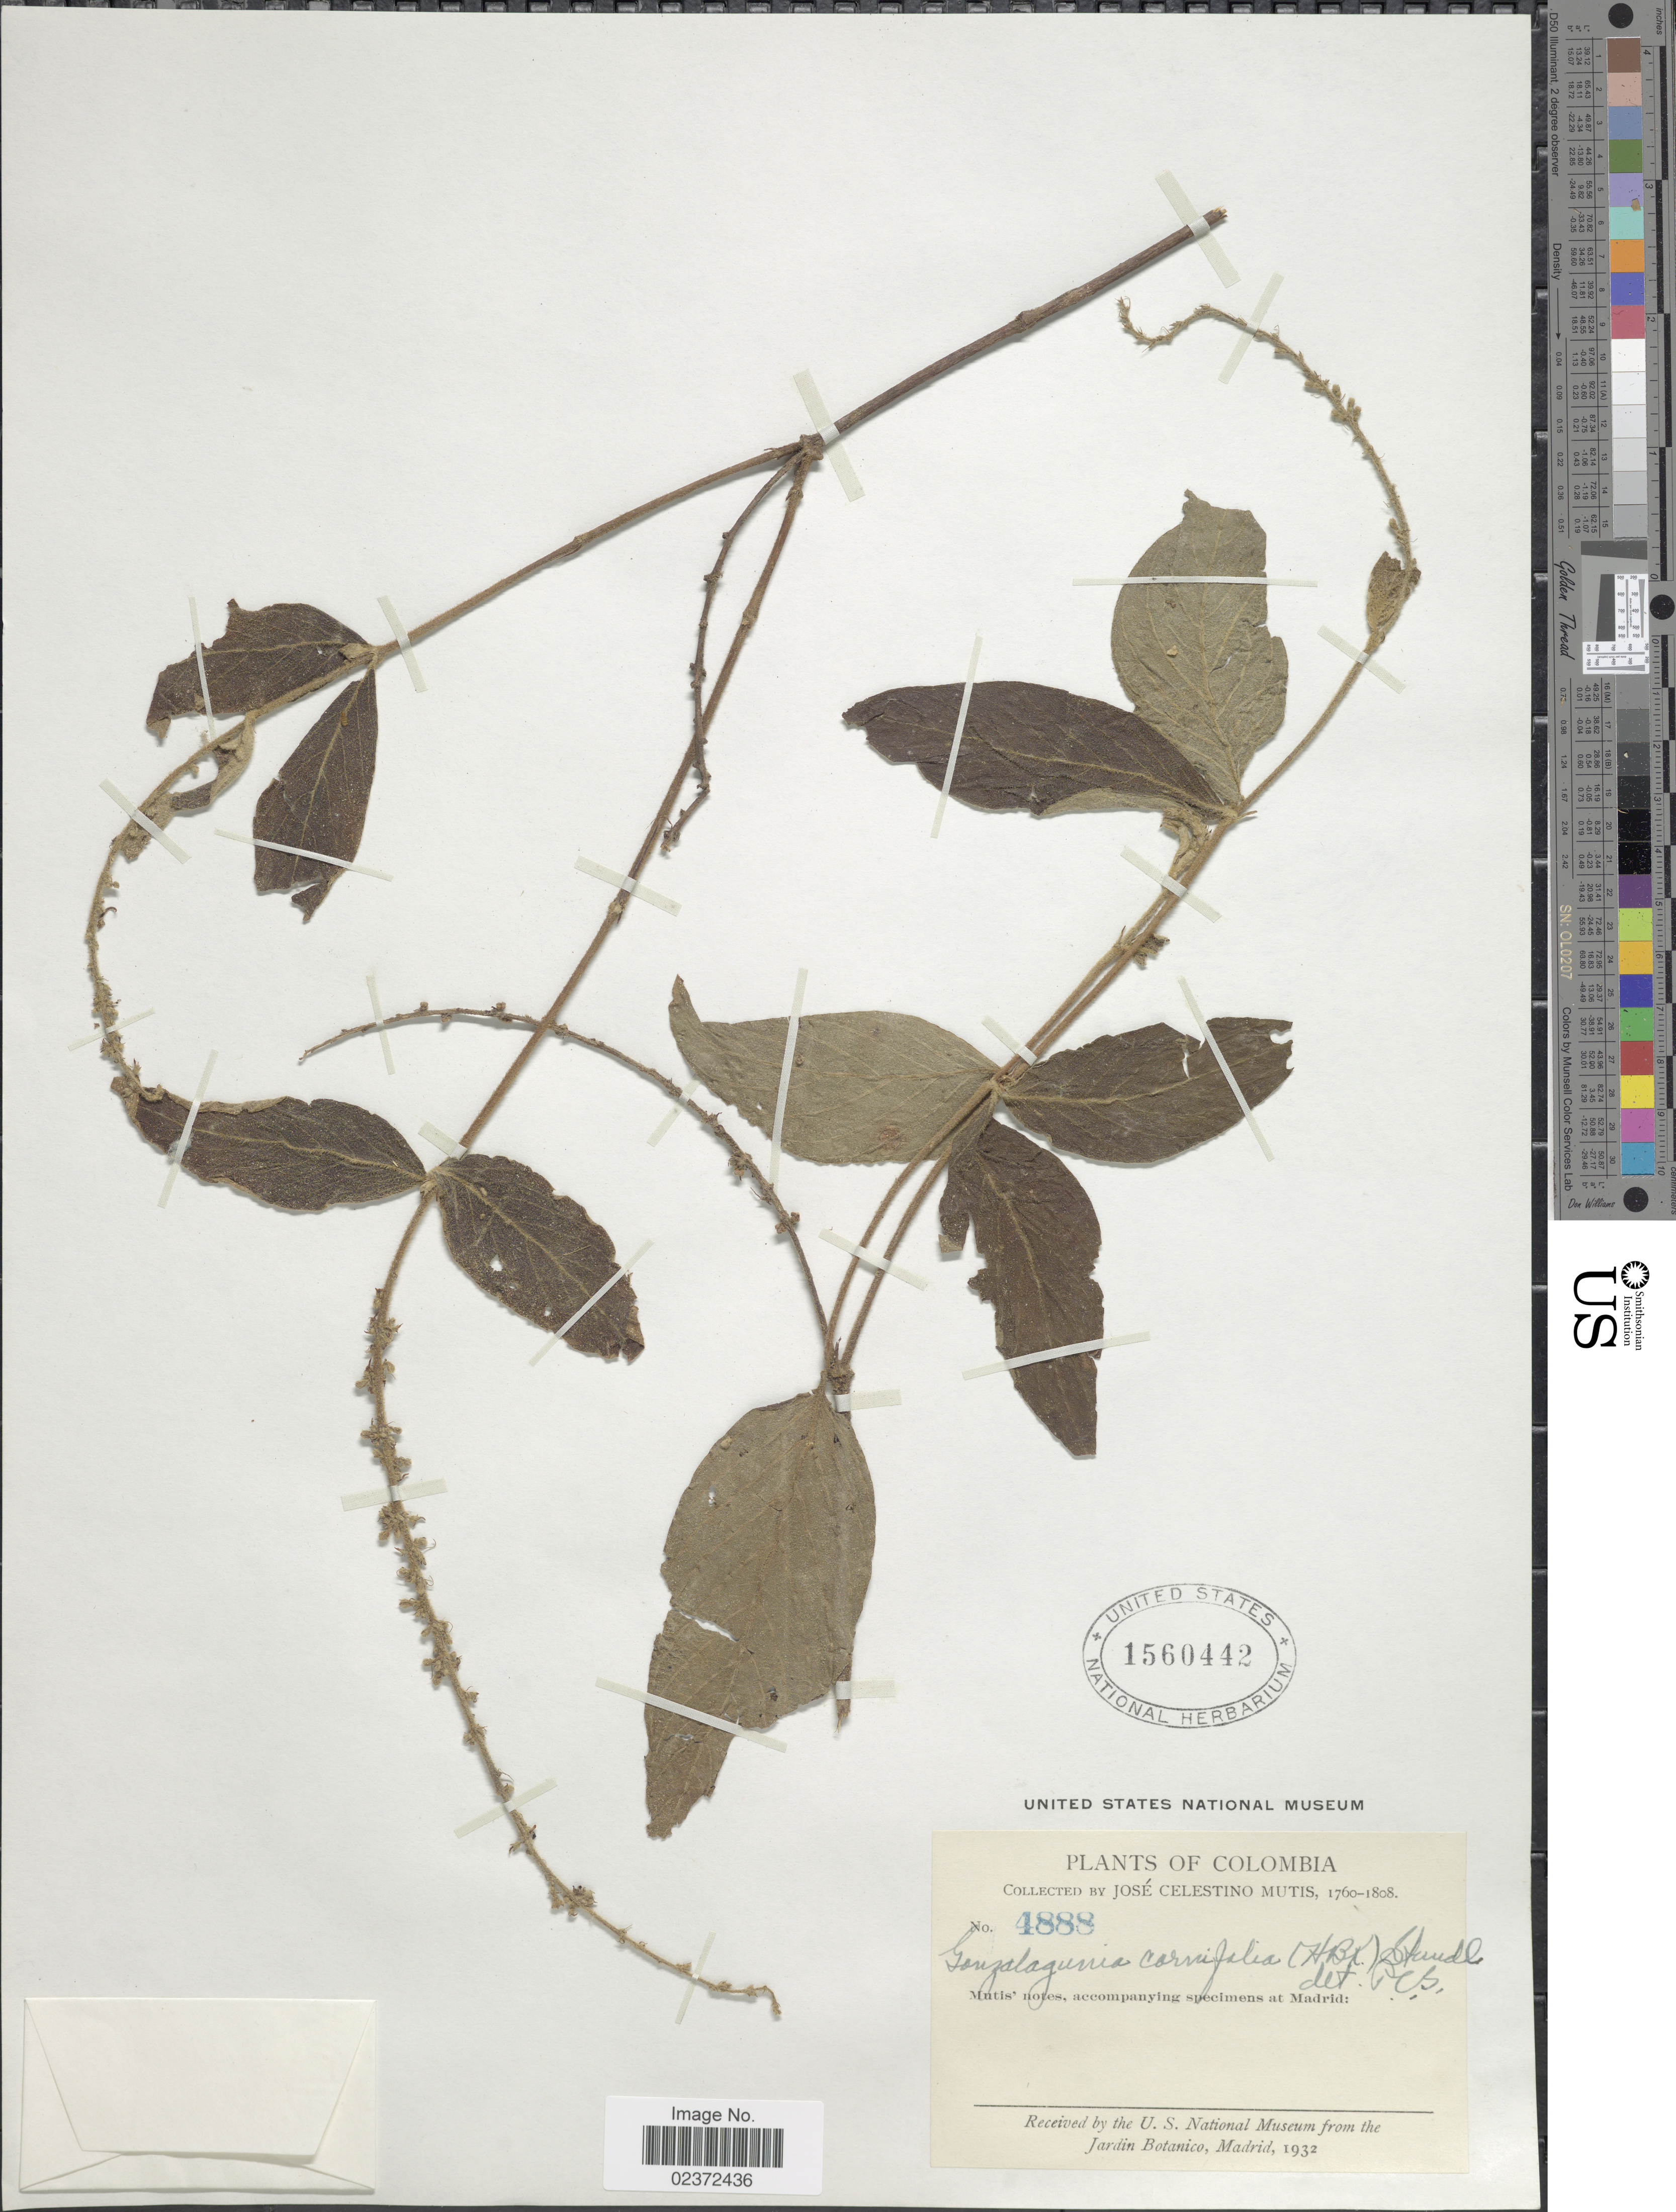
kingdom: Plantae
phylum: Tracheophyta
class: Magnoliopsida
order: Gentianales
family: Rubiaceae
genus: Gonzalagunia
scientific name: Gonzalagunia cornifolia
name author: (Kunth) Standl.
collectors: J. C. B. Mutis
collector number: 4888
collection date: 1760/1808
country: Colombia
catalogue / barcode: US 1560442